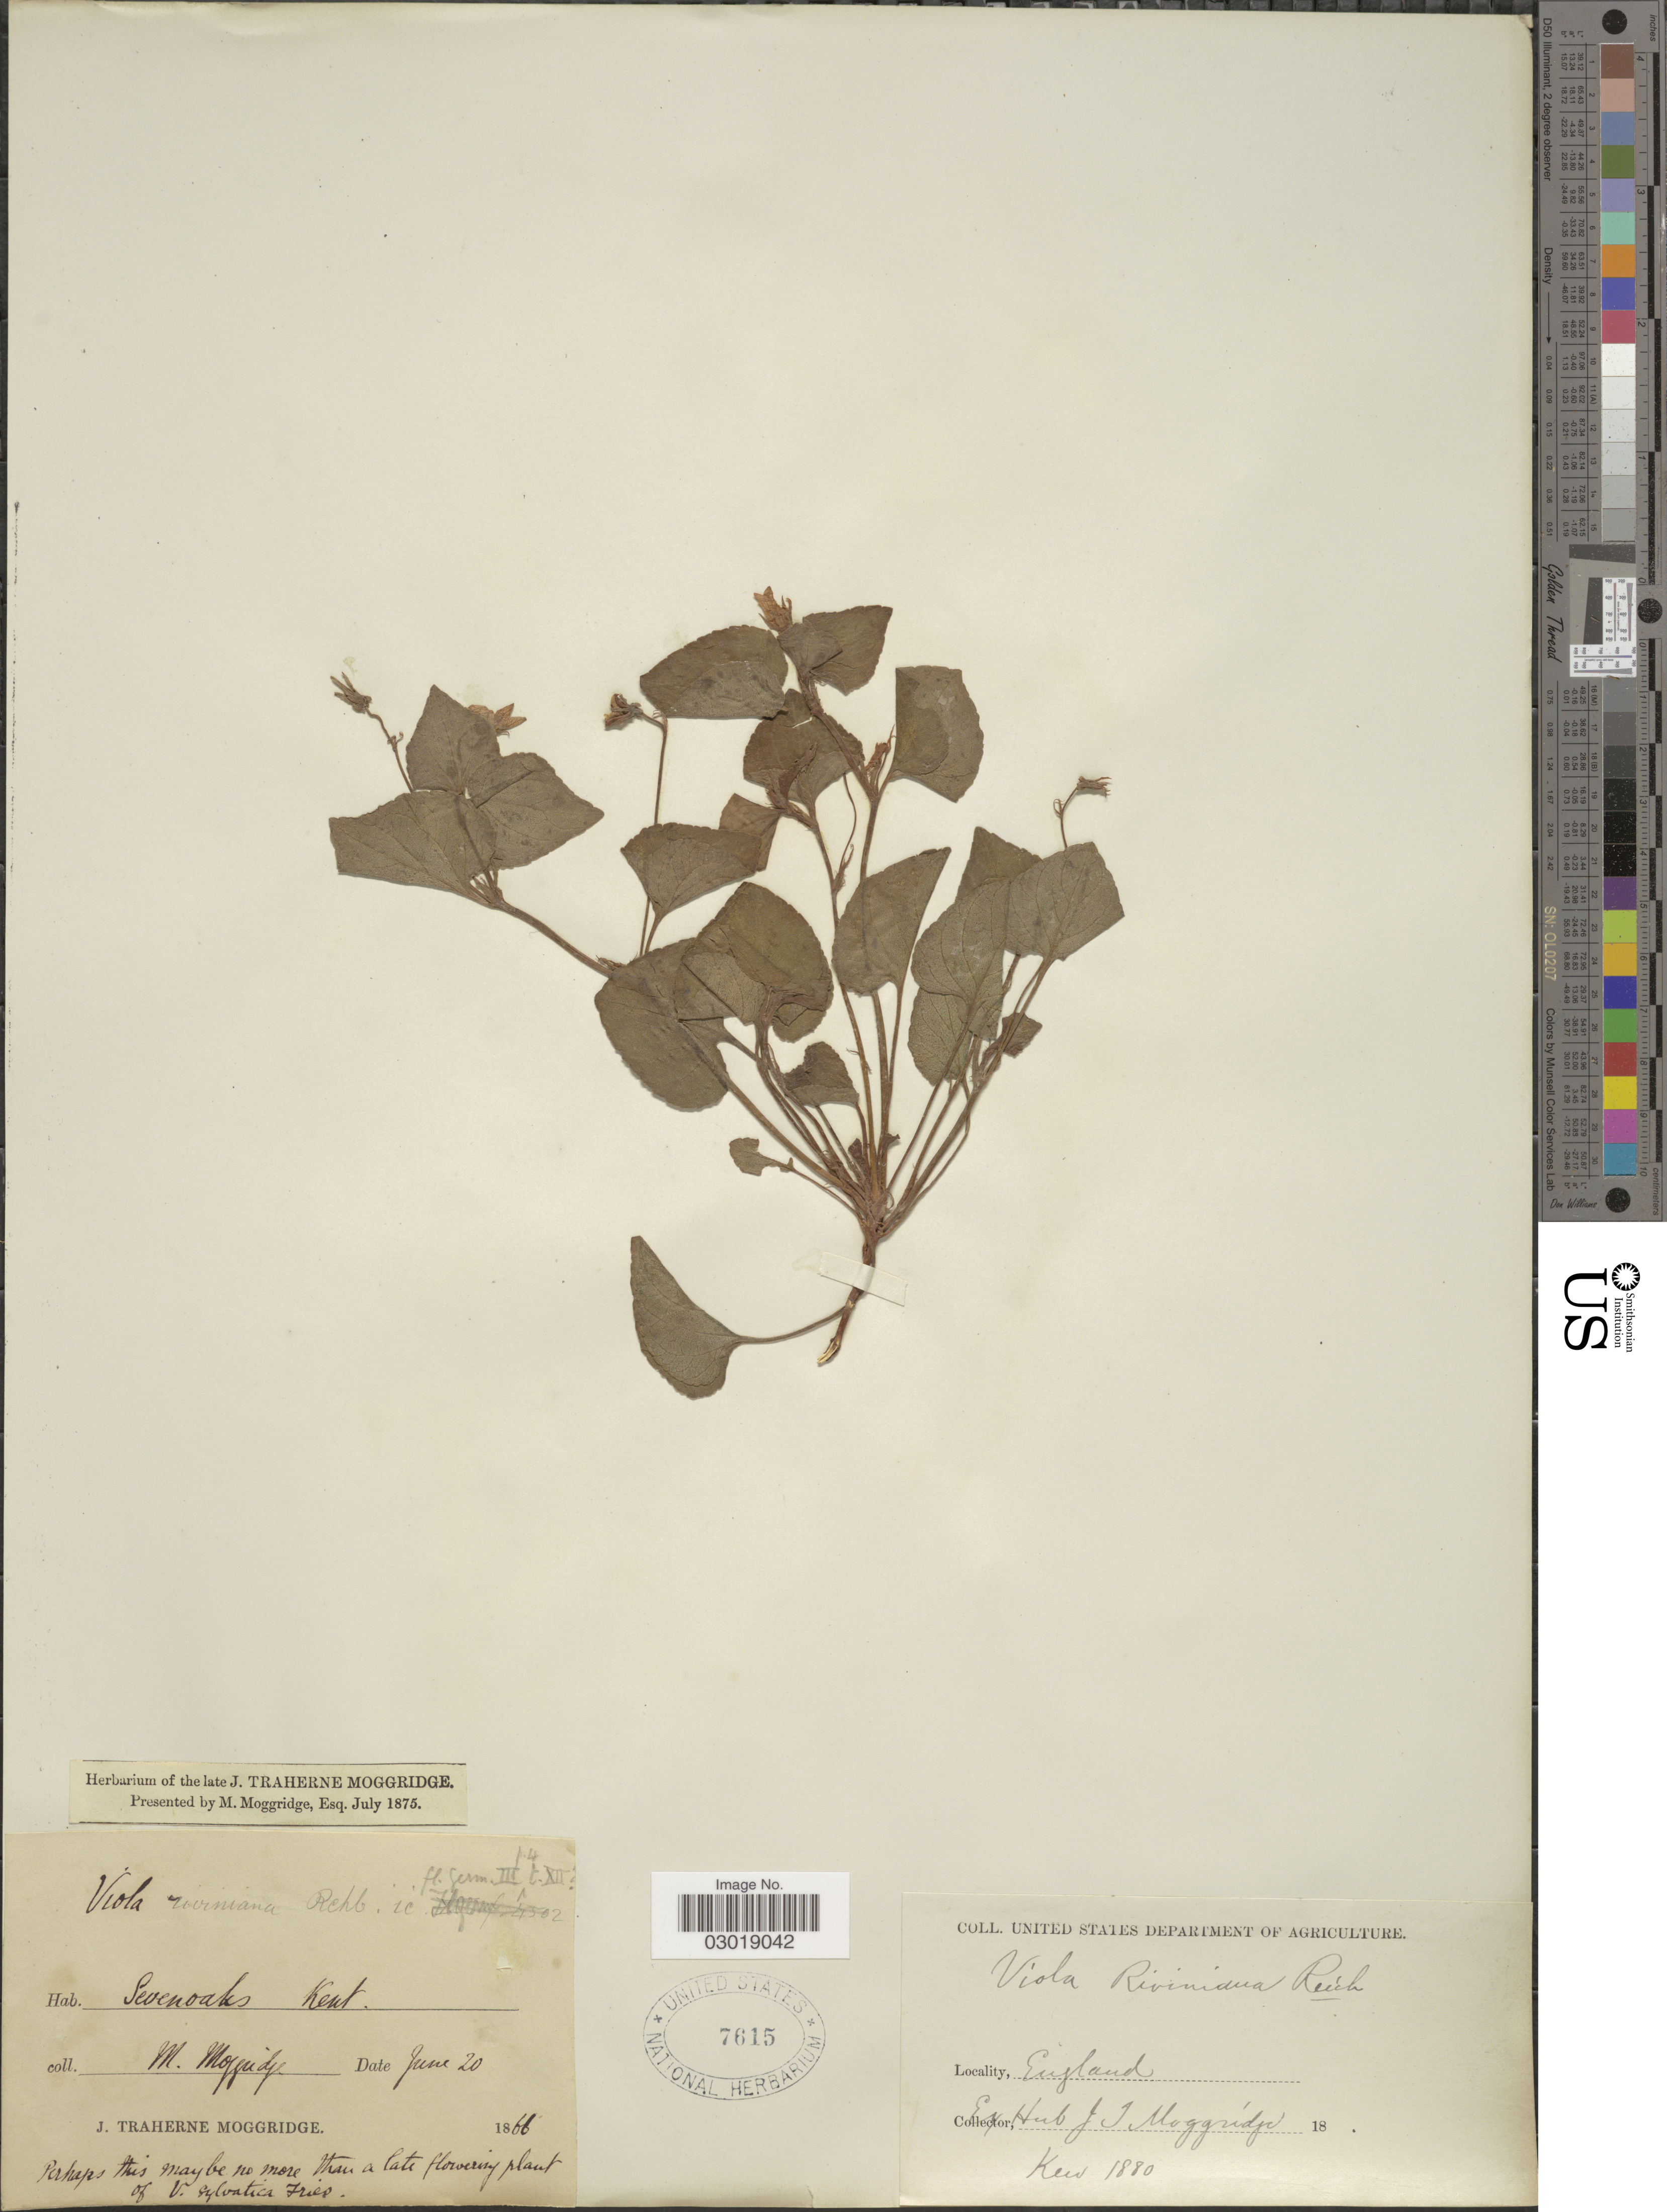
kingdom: Plantae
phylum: Tracheophyta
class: Magnoliopsida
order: Malpighiales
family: Violaceae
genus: Viola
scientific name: Viola riviniana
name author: Rchb.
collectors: J. T. Moggridge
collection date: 1866-06-20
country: United Kingdom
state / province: England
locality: Evenoaks Kent.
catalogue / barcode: US 7615